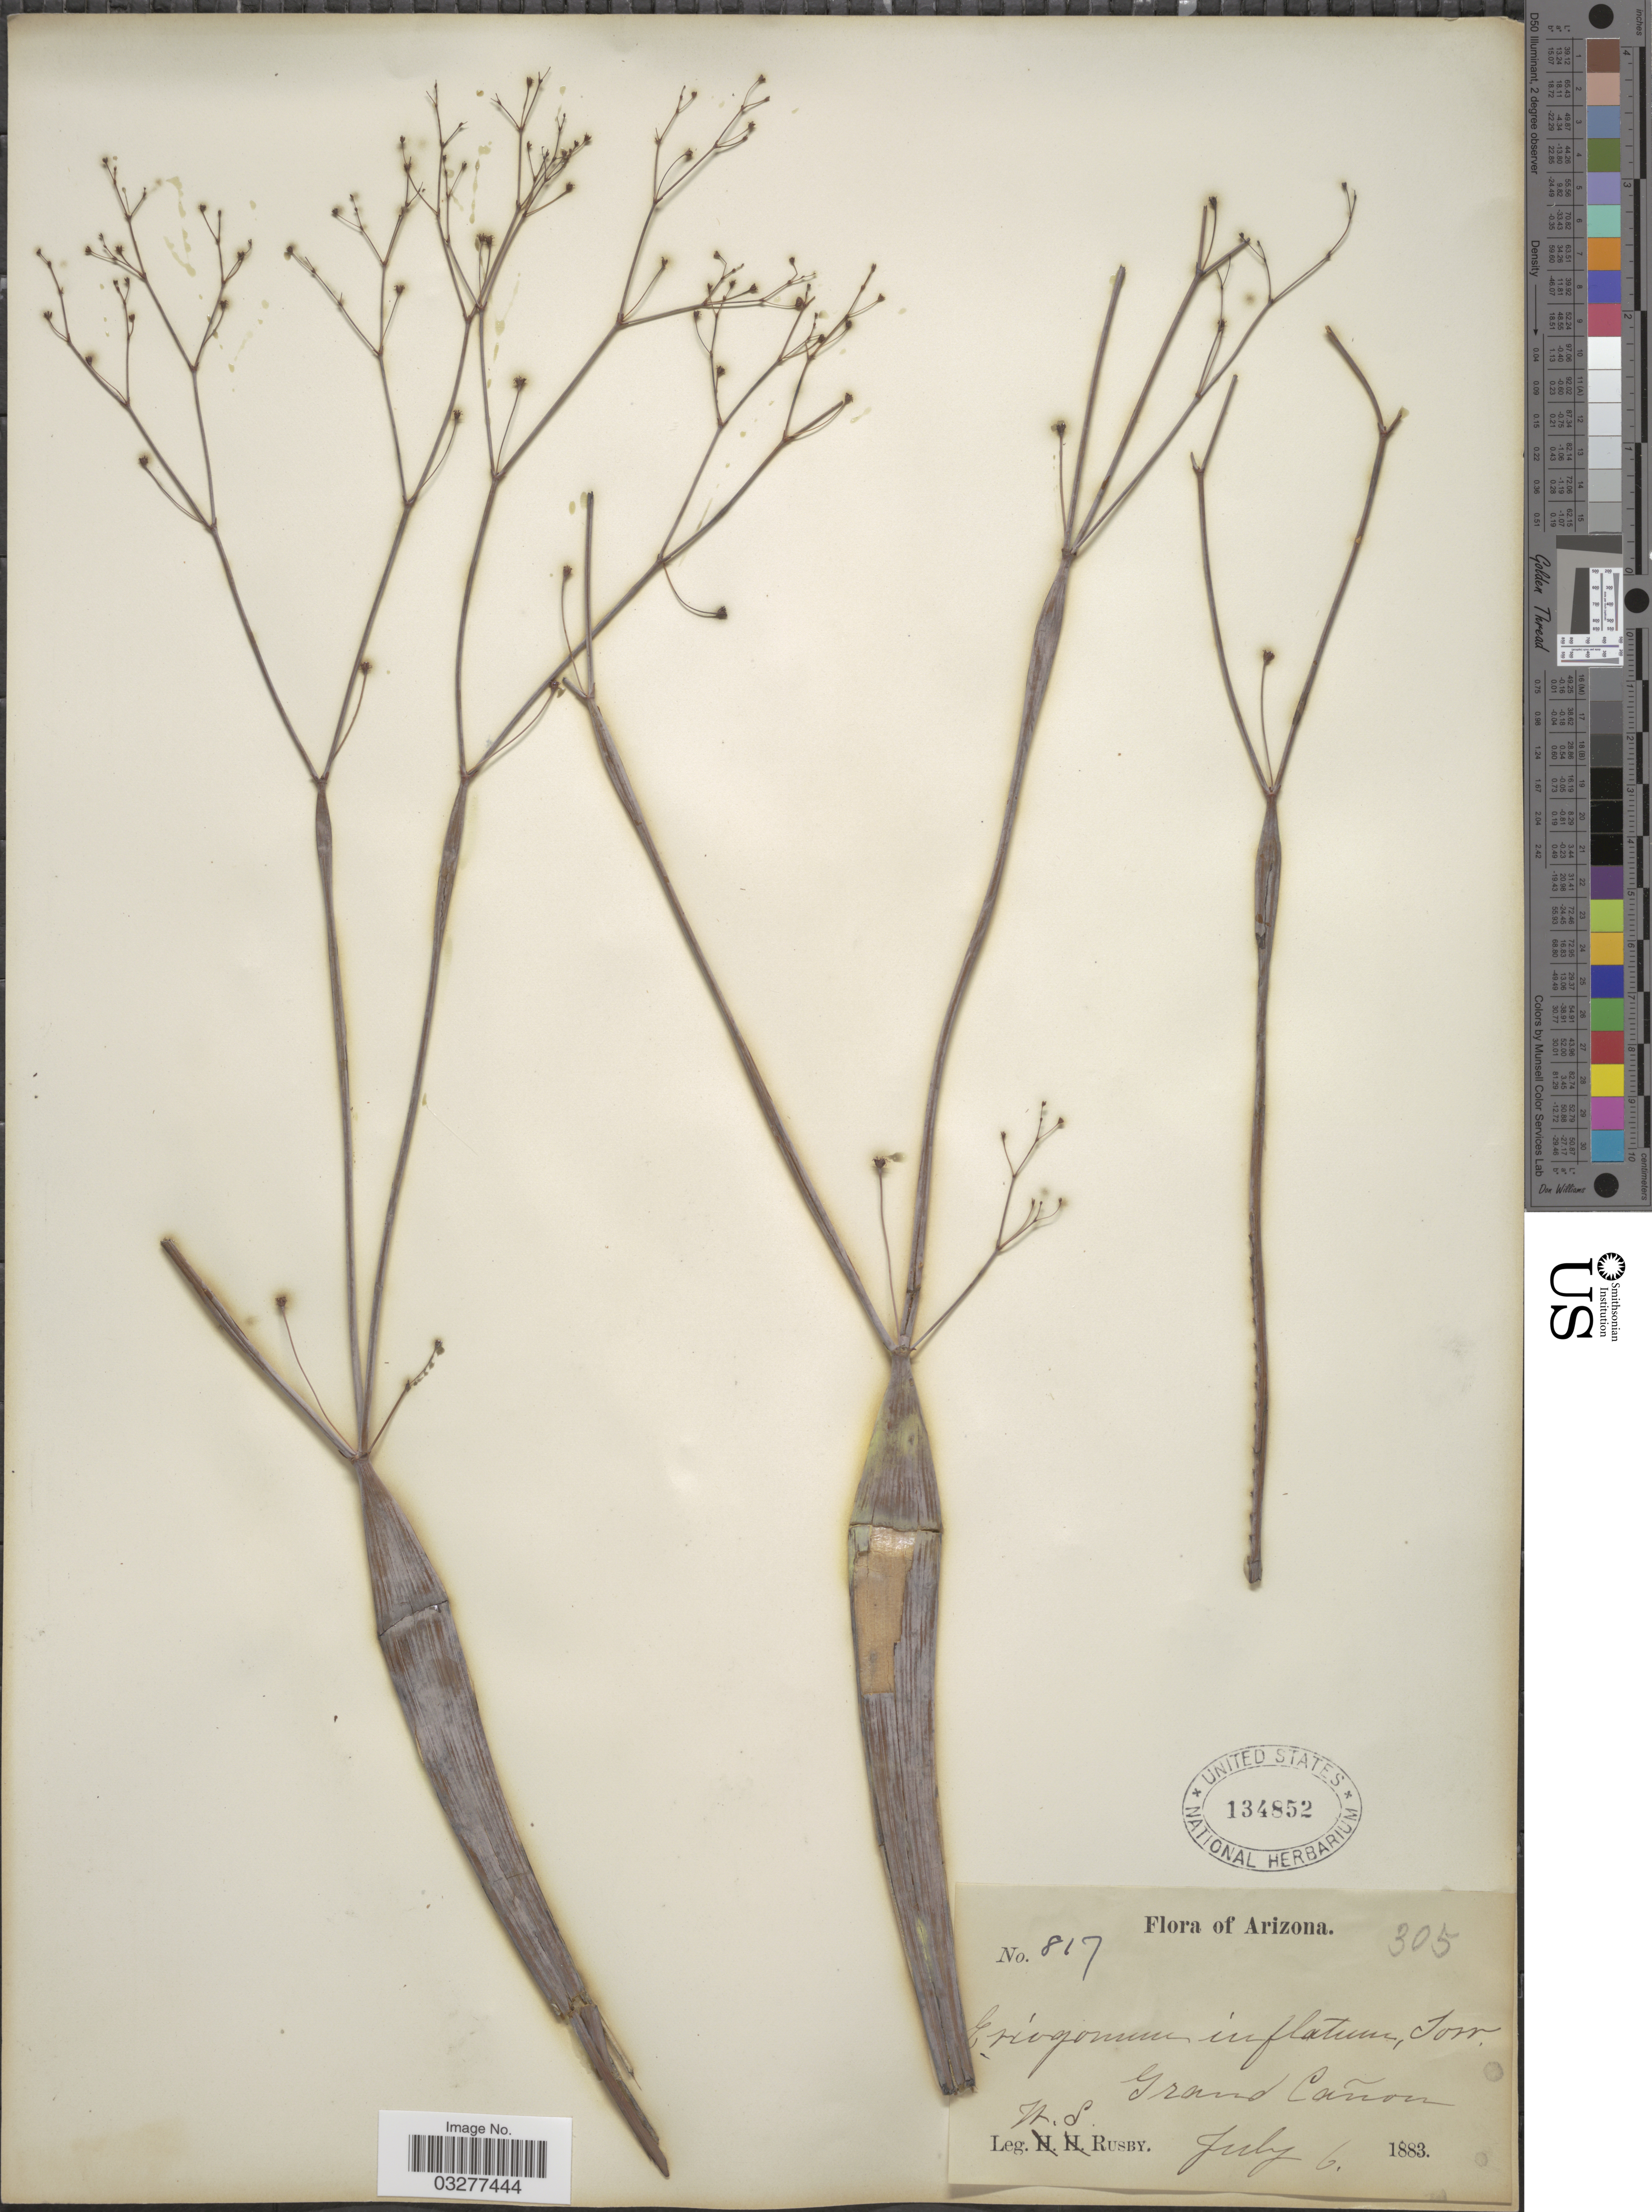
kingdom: Plantae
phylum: Tracheophyta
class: Magnoliopsida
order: Caryophyllales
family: Polygonaceae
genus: Eriogonum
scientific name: Eriogonum inflatum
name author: Torr. & Frém.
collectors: W. S. Rusby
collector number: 817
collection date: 1883-07-06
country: United States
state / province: Arizona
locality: Grand Cañon.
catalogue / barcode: US 134852